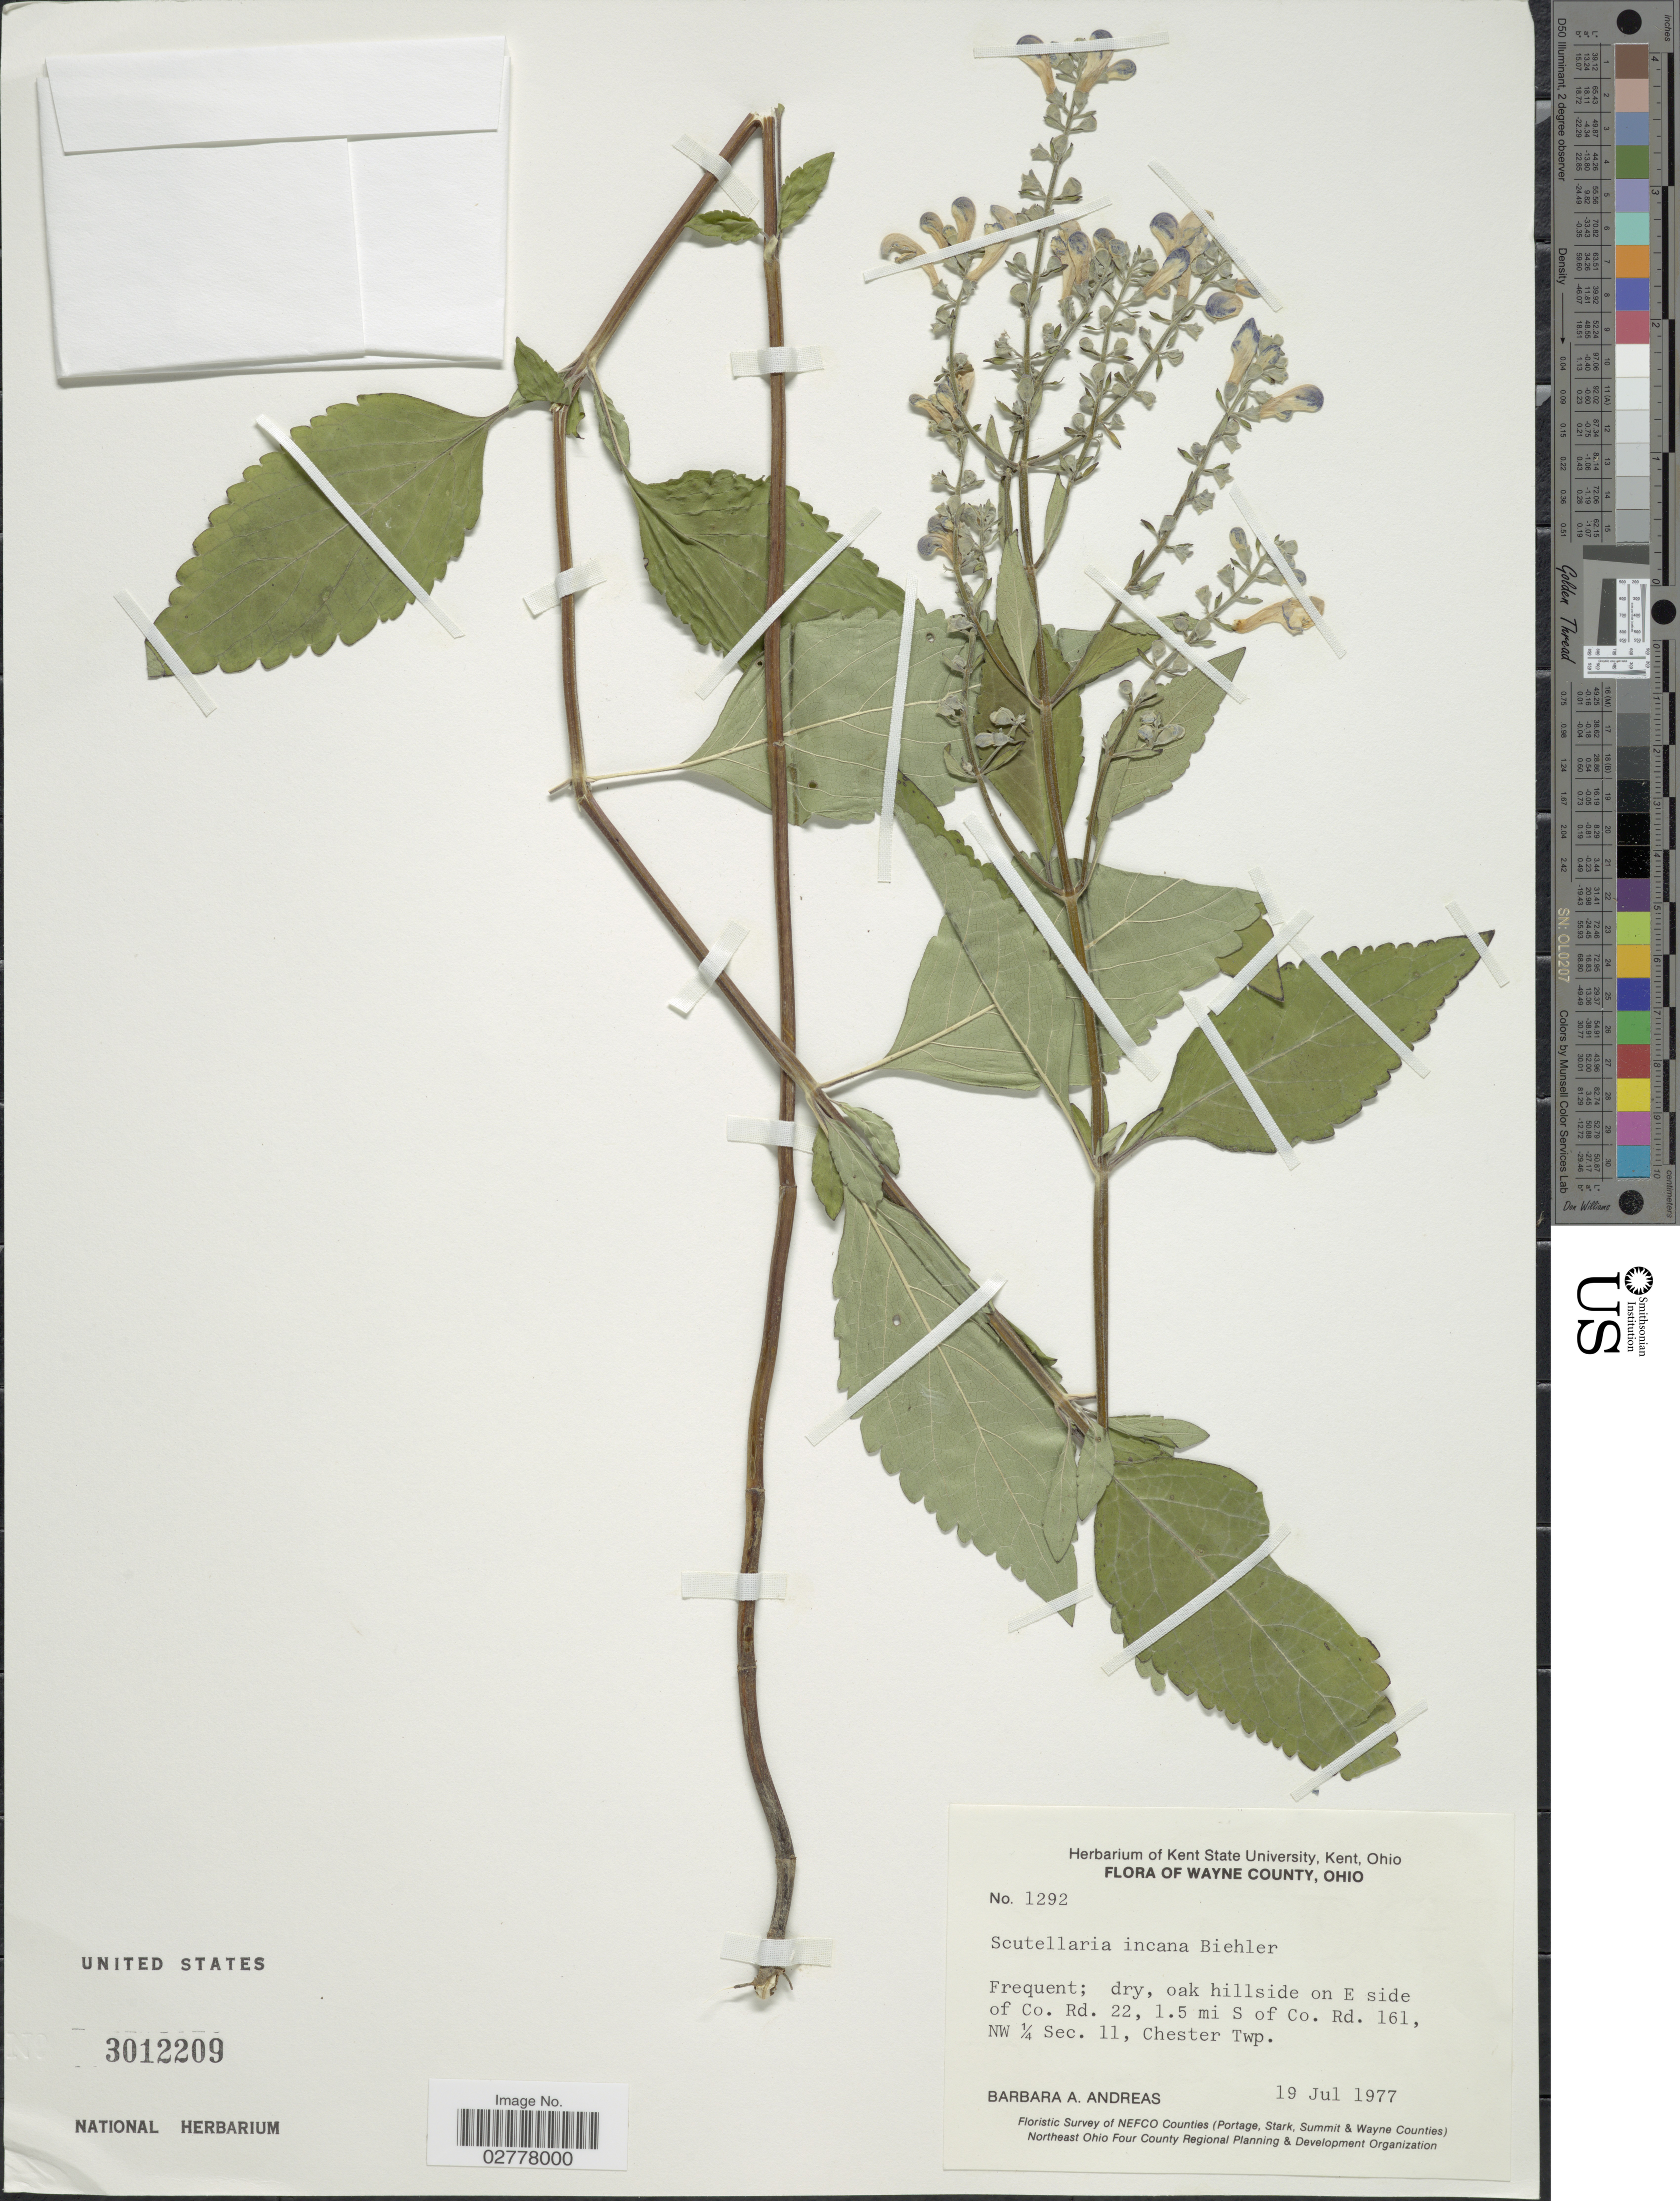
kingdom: Plantae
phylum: Tracheophyta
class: Magnoliopsida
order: Lamiales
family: Lamiaceae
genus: Scutellaria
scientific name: Scutellaria incana var. incana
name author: Biehler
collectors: B. A. Andreas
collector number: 1292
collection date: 1977-07-19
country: United States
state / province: Ohio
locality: Wayne County. Frequent; dry, oak hillside on E side of Co. Rd. 22, 1.5 mi S of Co. Rd. 161, NW ¼ Sec. 11, Chester Twp.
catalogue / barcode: US 3012209